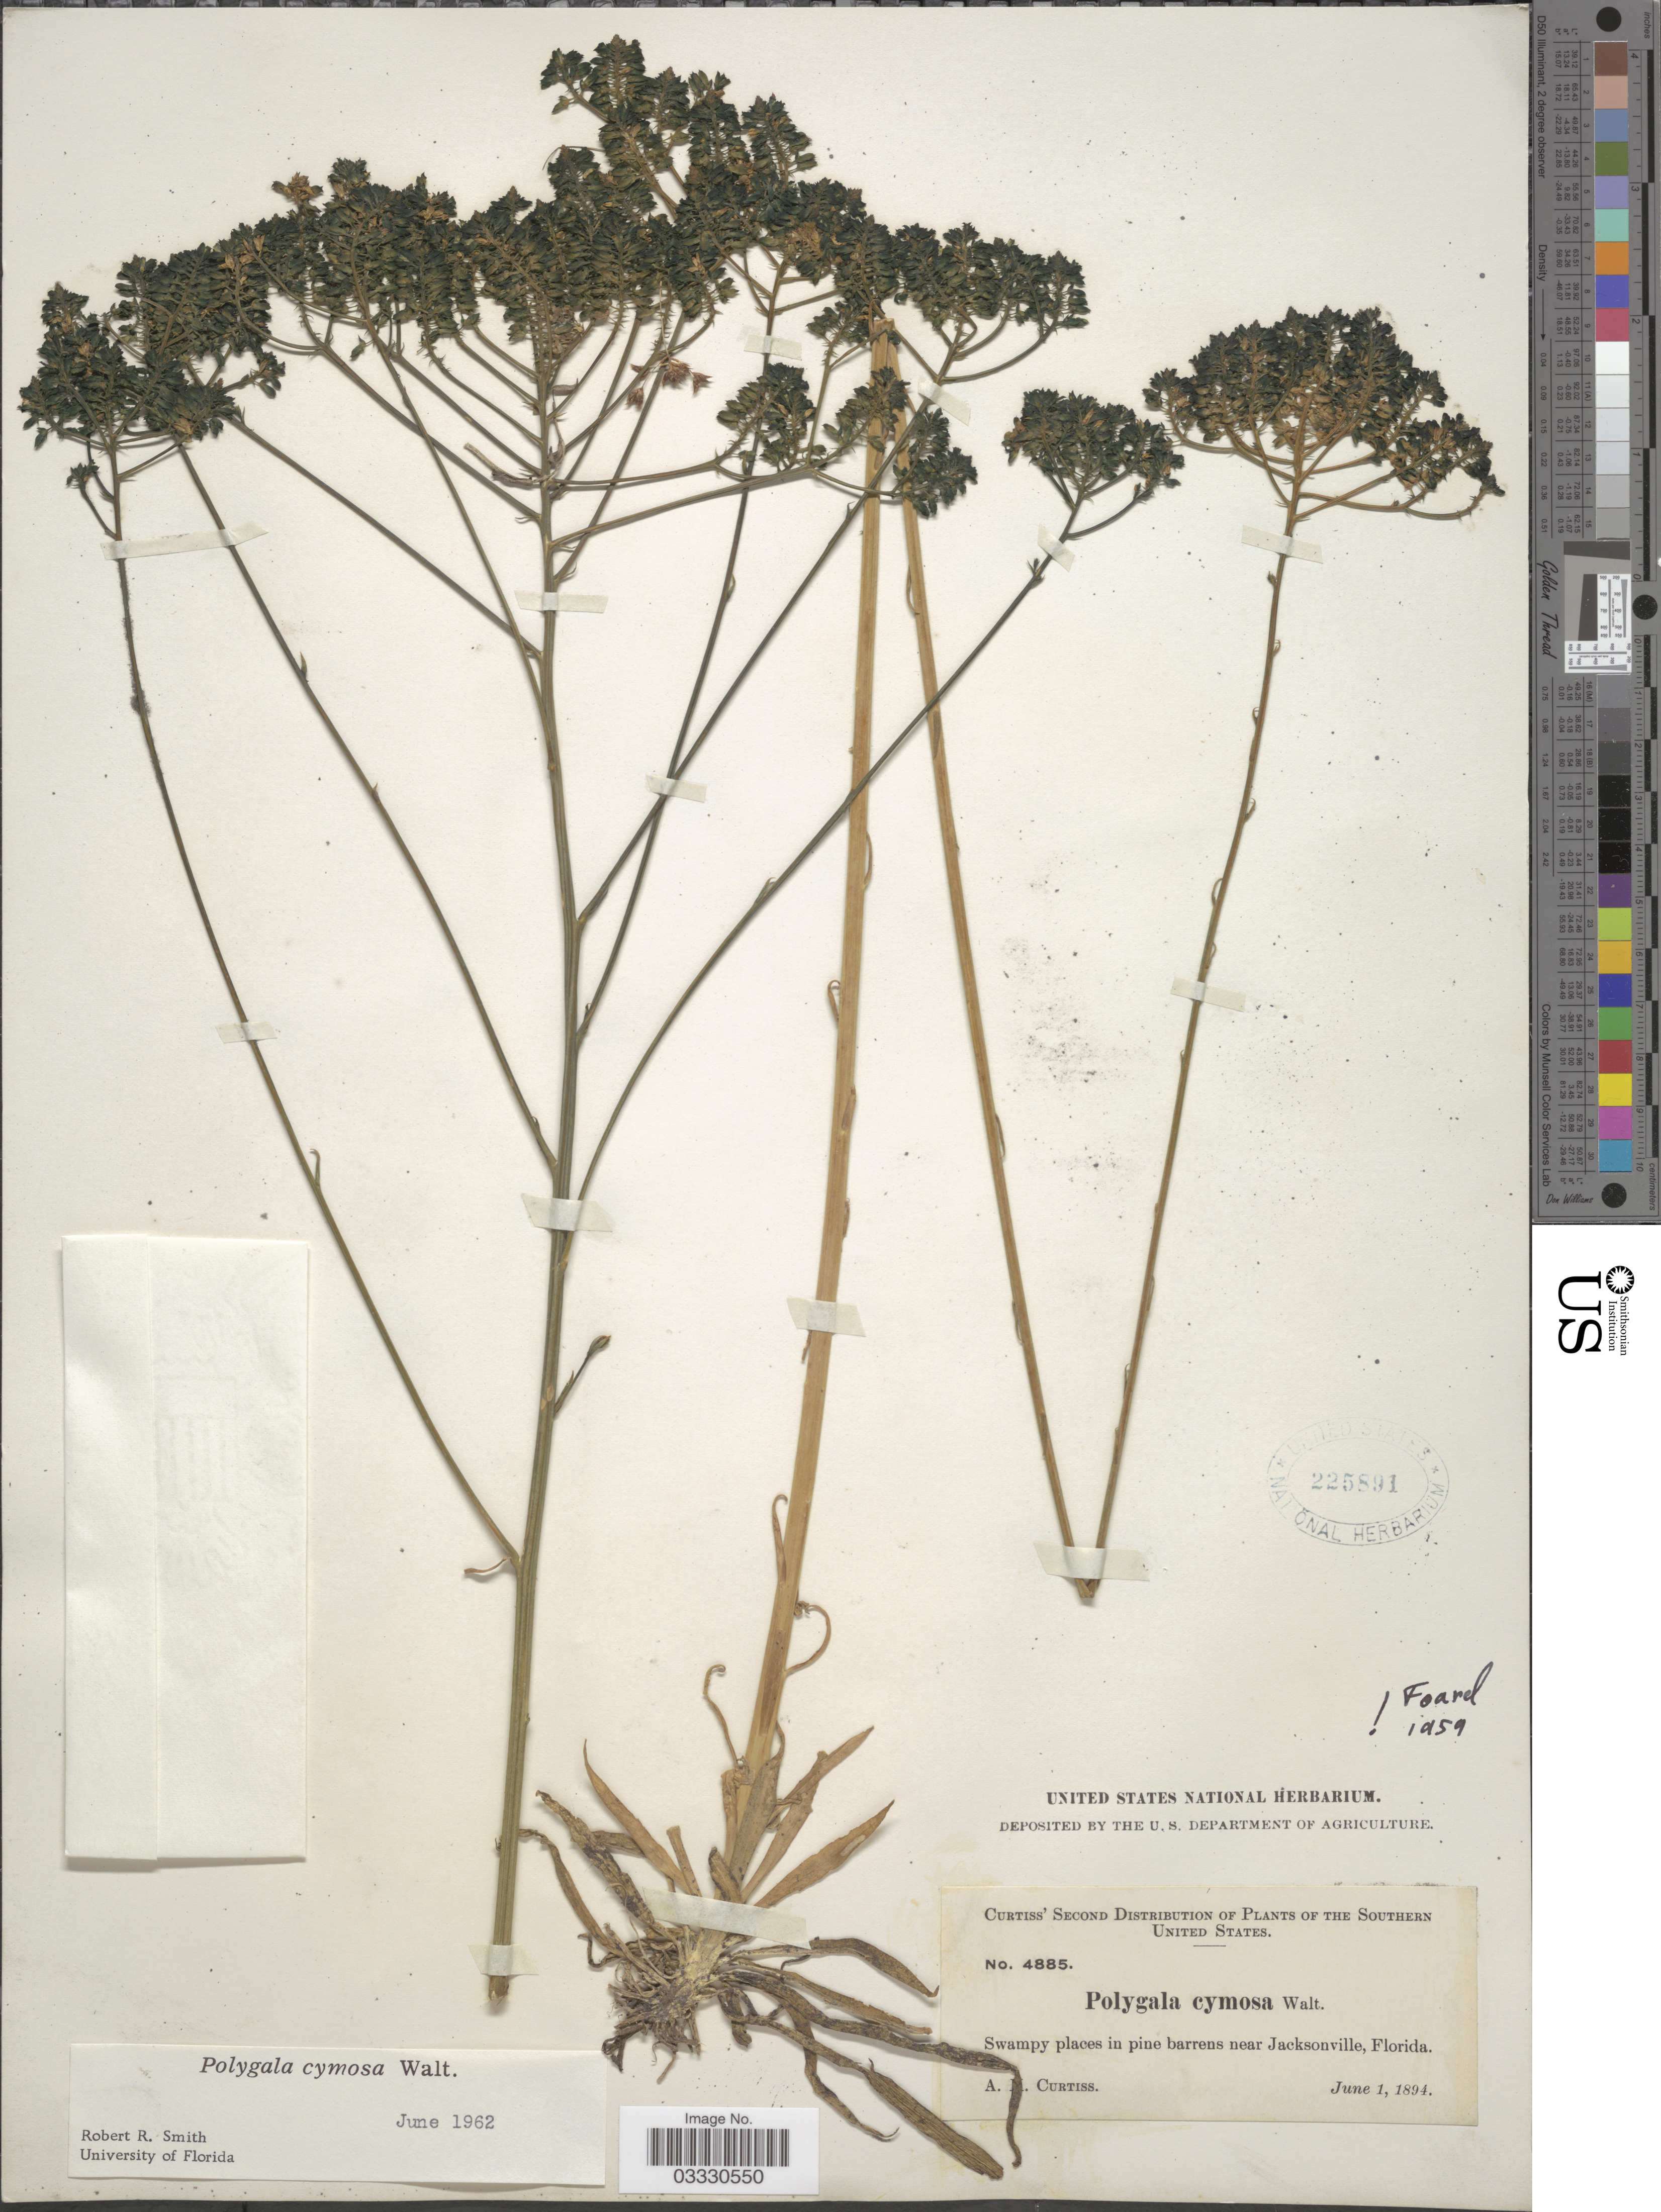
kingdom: Plantae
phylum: Tracheophyta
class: Magnoliopsida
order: Fabales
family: Polygalaceae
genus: Polygala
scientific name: Polygala cymosa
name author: Walter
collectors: A. H. Curtiss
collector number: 4885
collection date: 1894-06-01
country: United States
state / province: Florida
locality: Southern United States. Swampy places in pine barrens near Jacksonville.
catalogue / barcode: US 225891